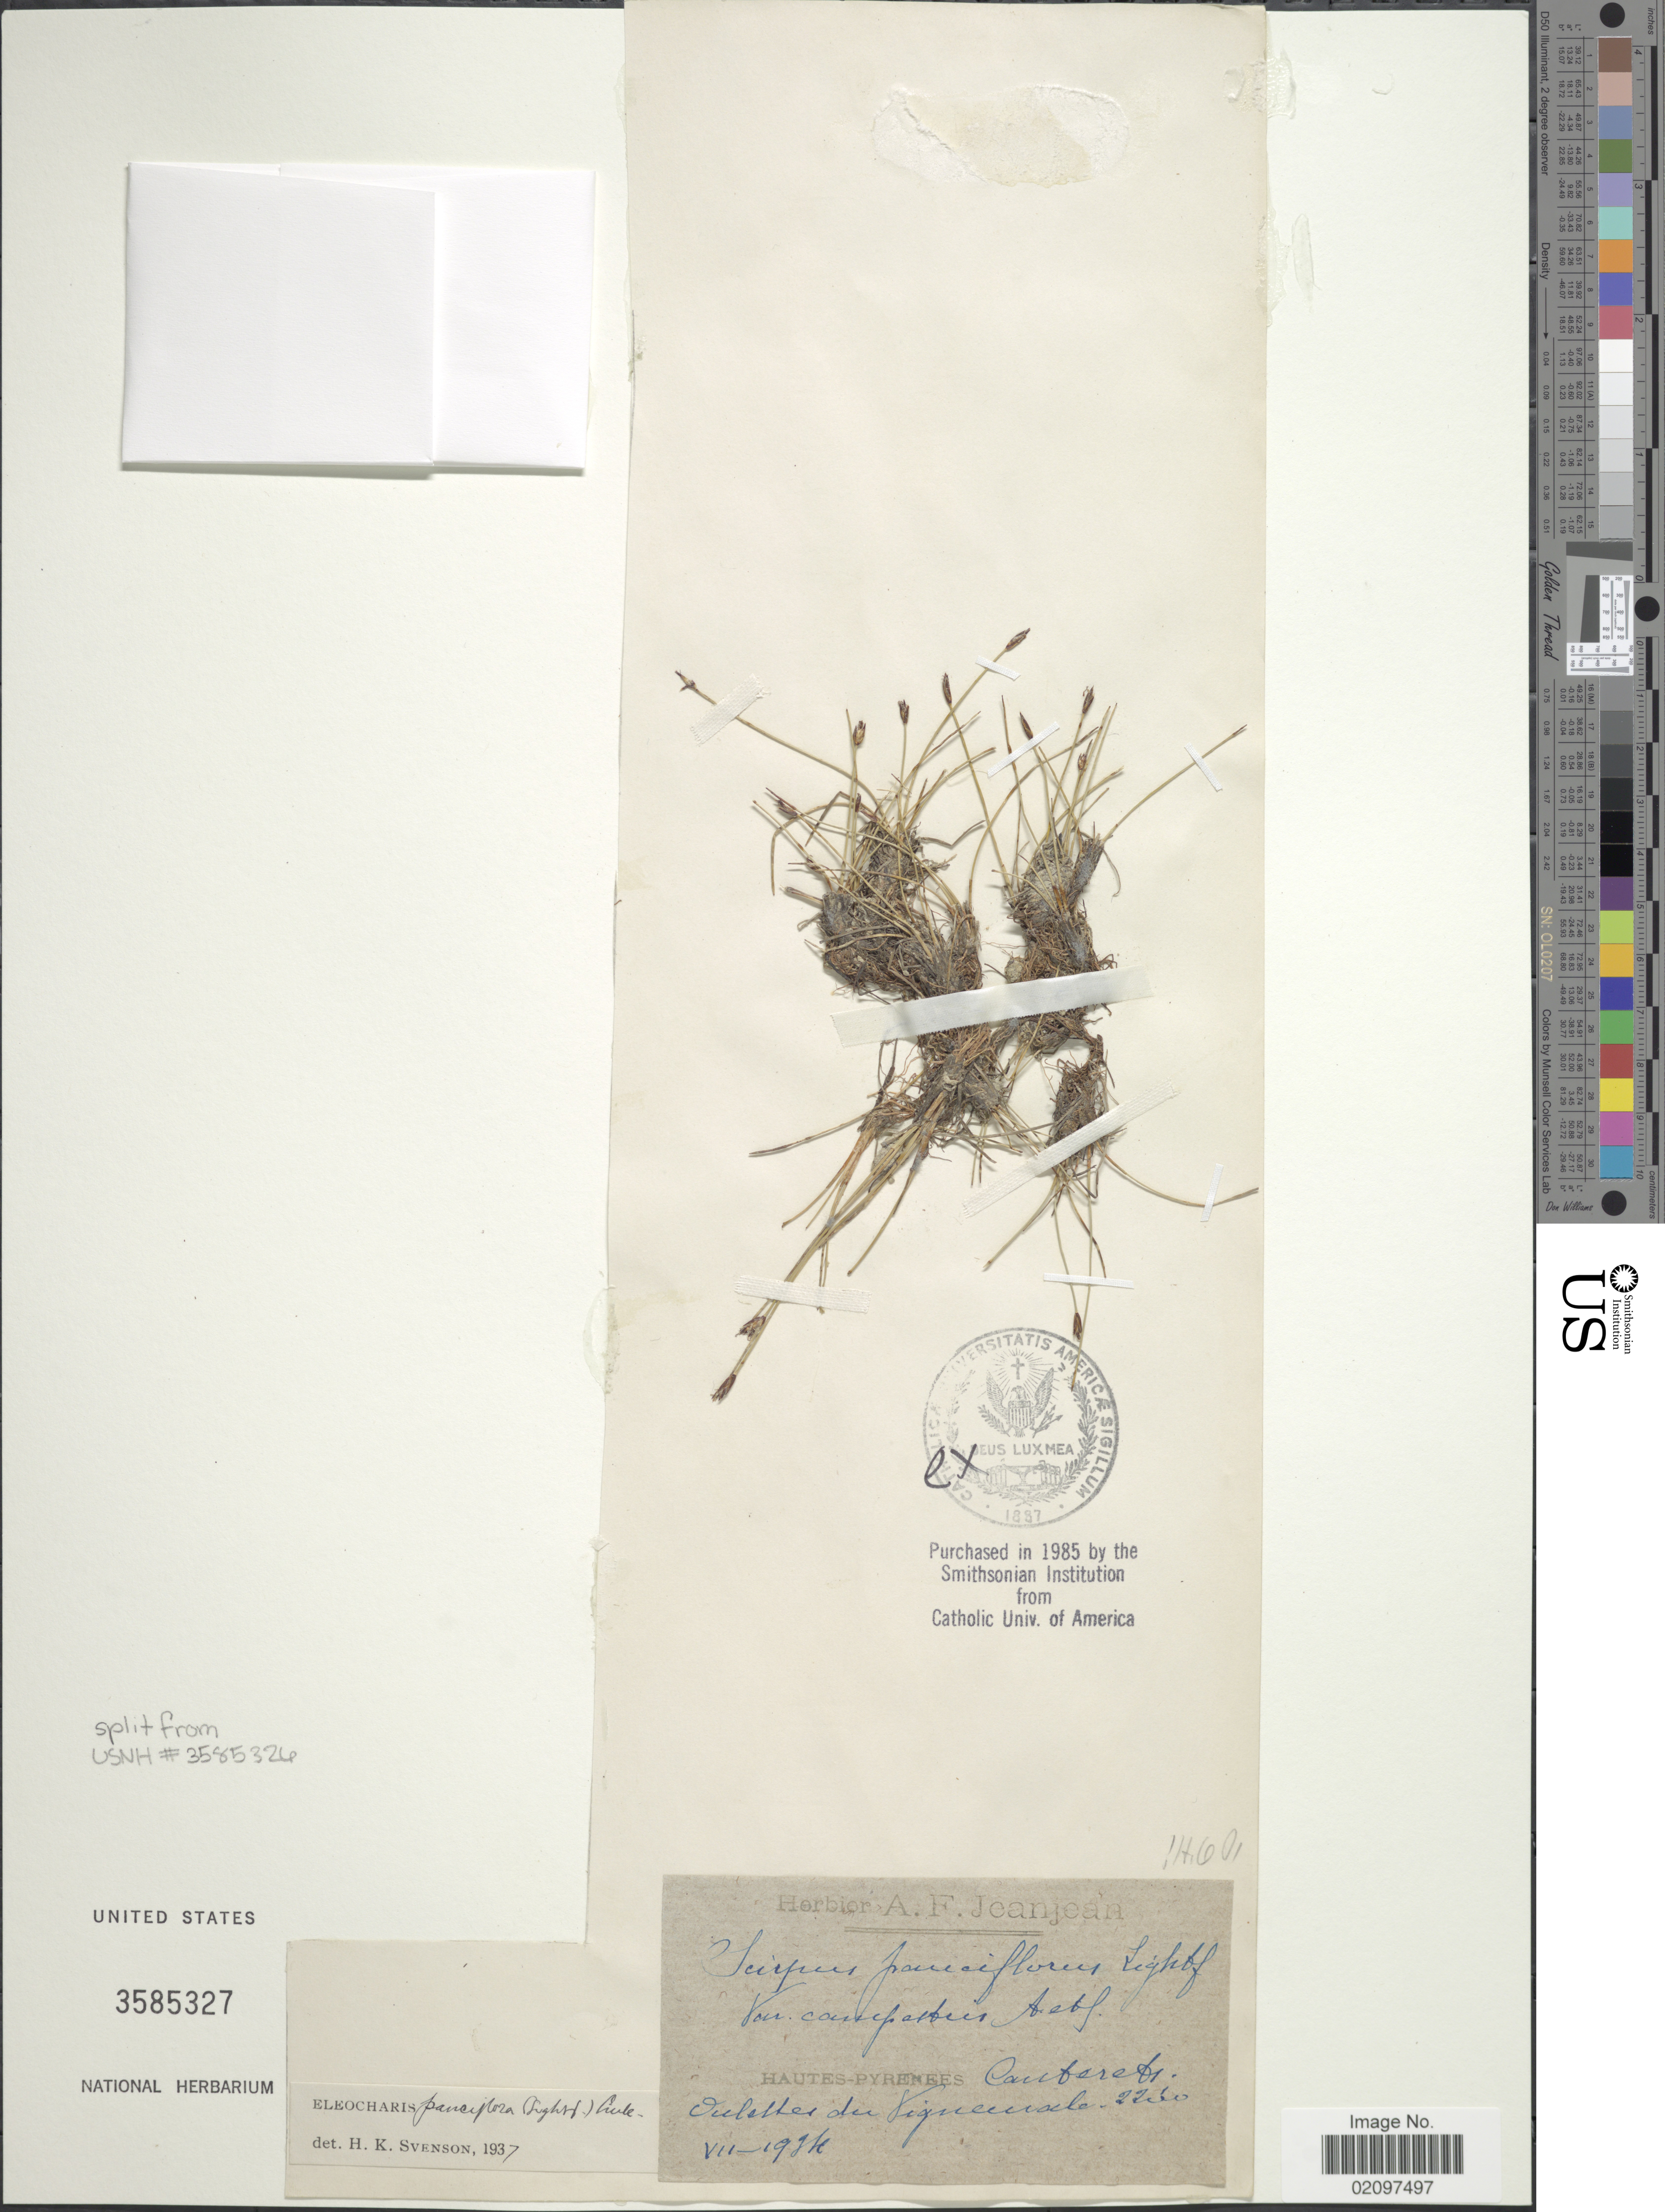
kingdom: Plantae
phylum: Tracheophyta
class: Liliopsida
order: Poales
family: Cyperaceae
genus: Eleocharis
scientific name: Eleocharis quinqueflora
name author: (Hartmann) O. Schwarz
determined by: Strong, Mark T., (BOT), Smithsonian Institution - National Museum of Natural History (UNITED STATES)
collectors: Ex Herb. A. F. Jeanjean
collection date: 1994-07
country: France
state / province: Occitanie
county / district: Hautes-Pyrénées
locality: Hautes-Pyrenees, Cauterets, Ouletter du Viqnensela [interpreted]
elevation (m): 671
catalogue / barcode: US 3585327